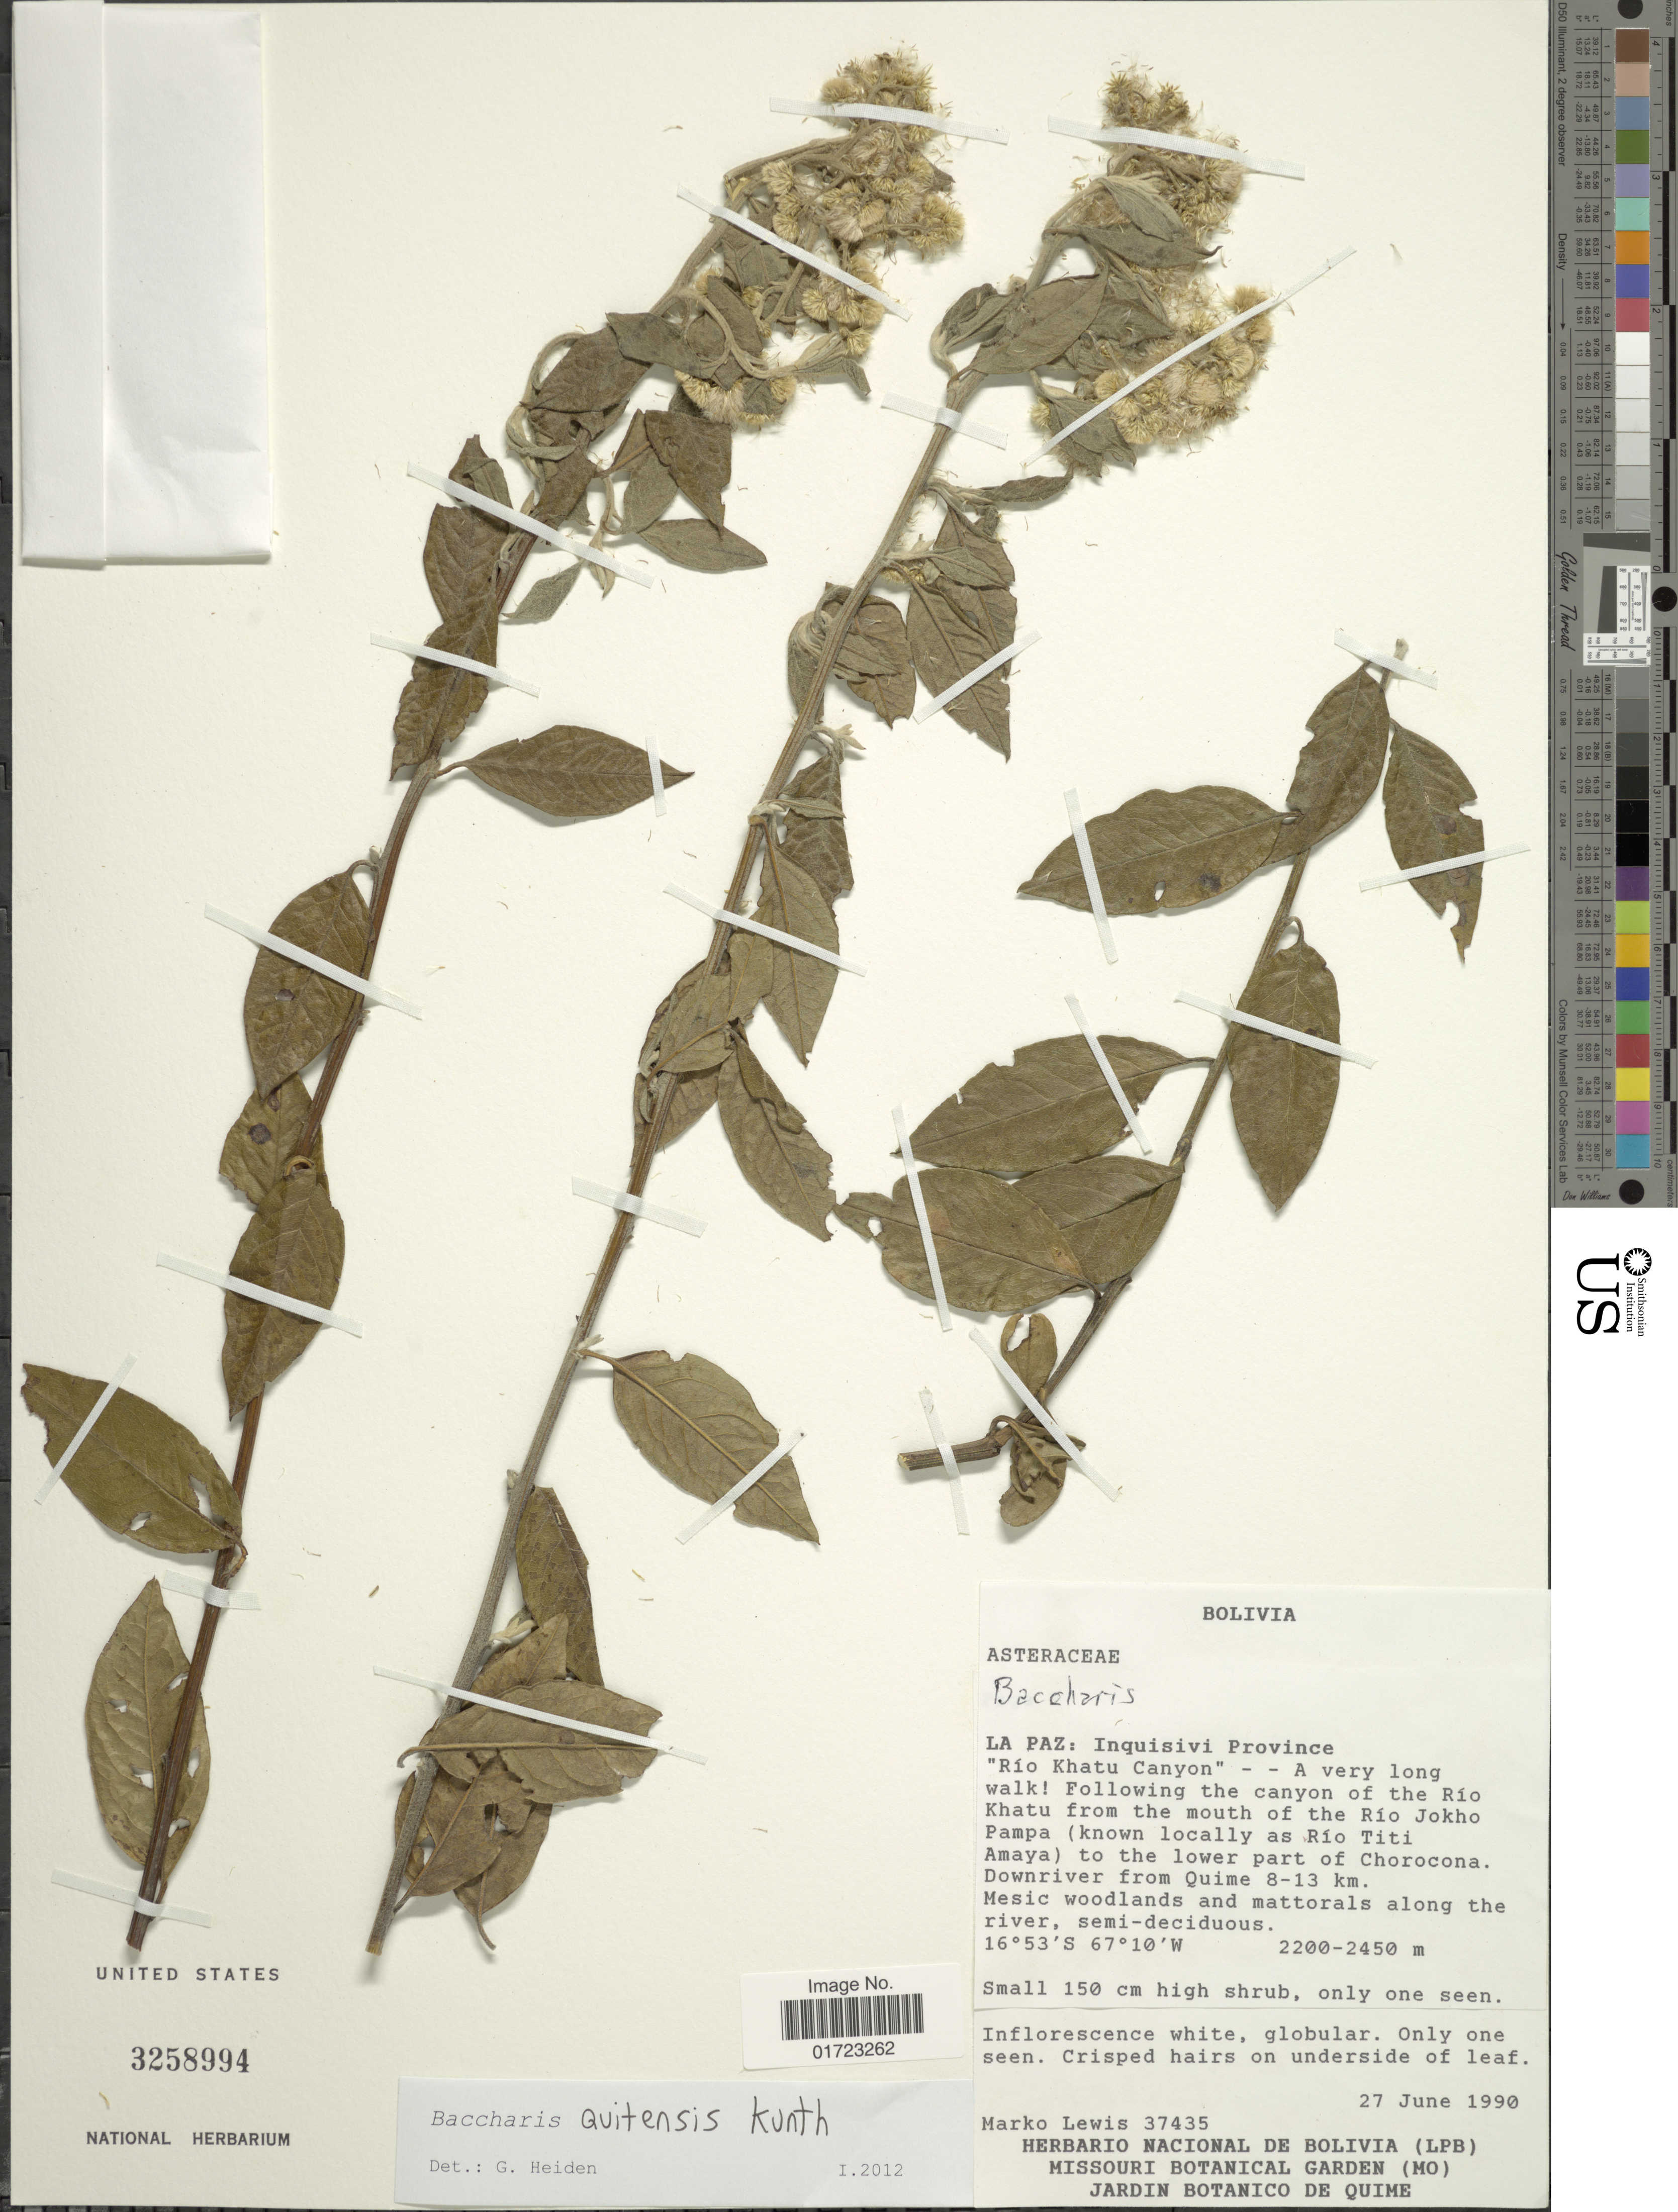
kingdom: Plantae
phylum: Tracheophyta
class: Magnoliopsida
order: Asterales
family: Asteraceae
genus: Baccharis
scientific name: Baccharis quitensis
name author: Kunth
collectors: M. A. Lewis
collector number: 37435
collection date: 1990-06-27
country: Bolivia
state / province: La Paz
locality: La Paz: Inquisivi Province "Rio Khatu Canyon", Following the canyon of the Rio Khatu from the mouth of the Rio Jokho Pampa (known locally as Rio Titi Amaya) to the lower part of Chorocona.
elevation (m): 2200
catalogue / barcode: US 3258994